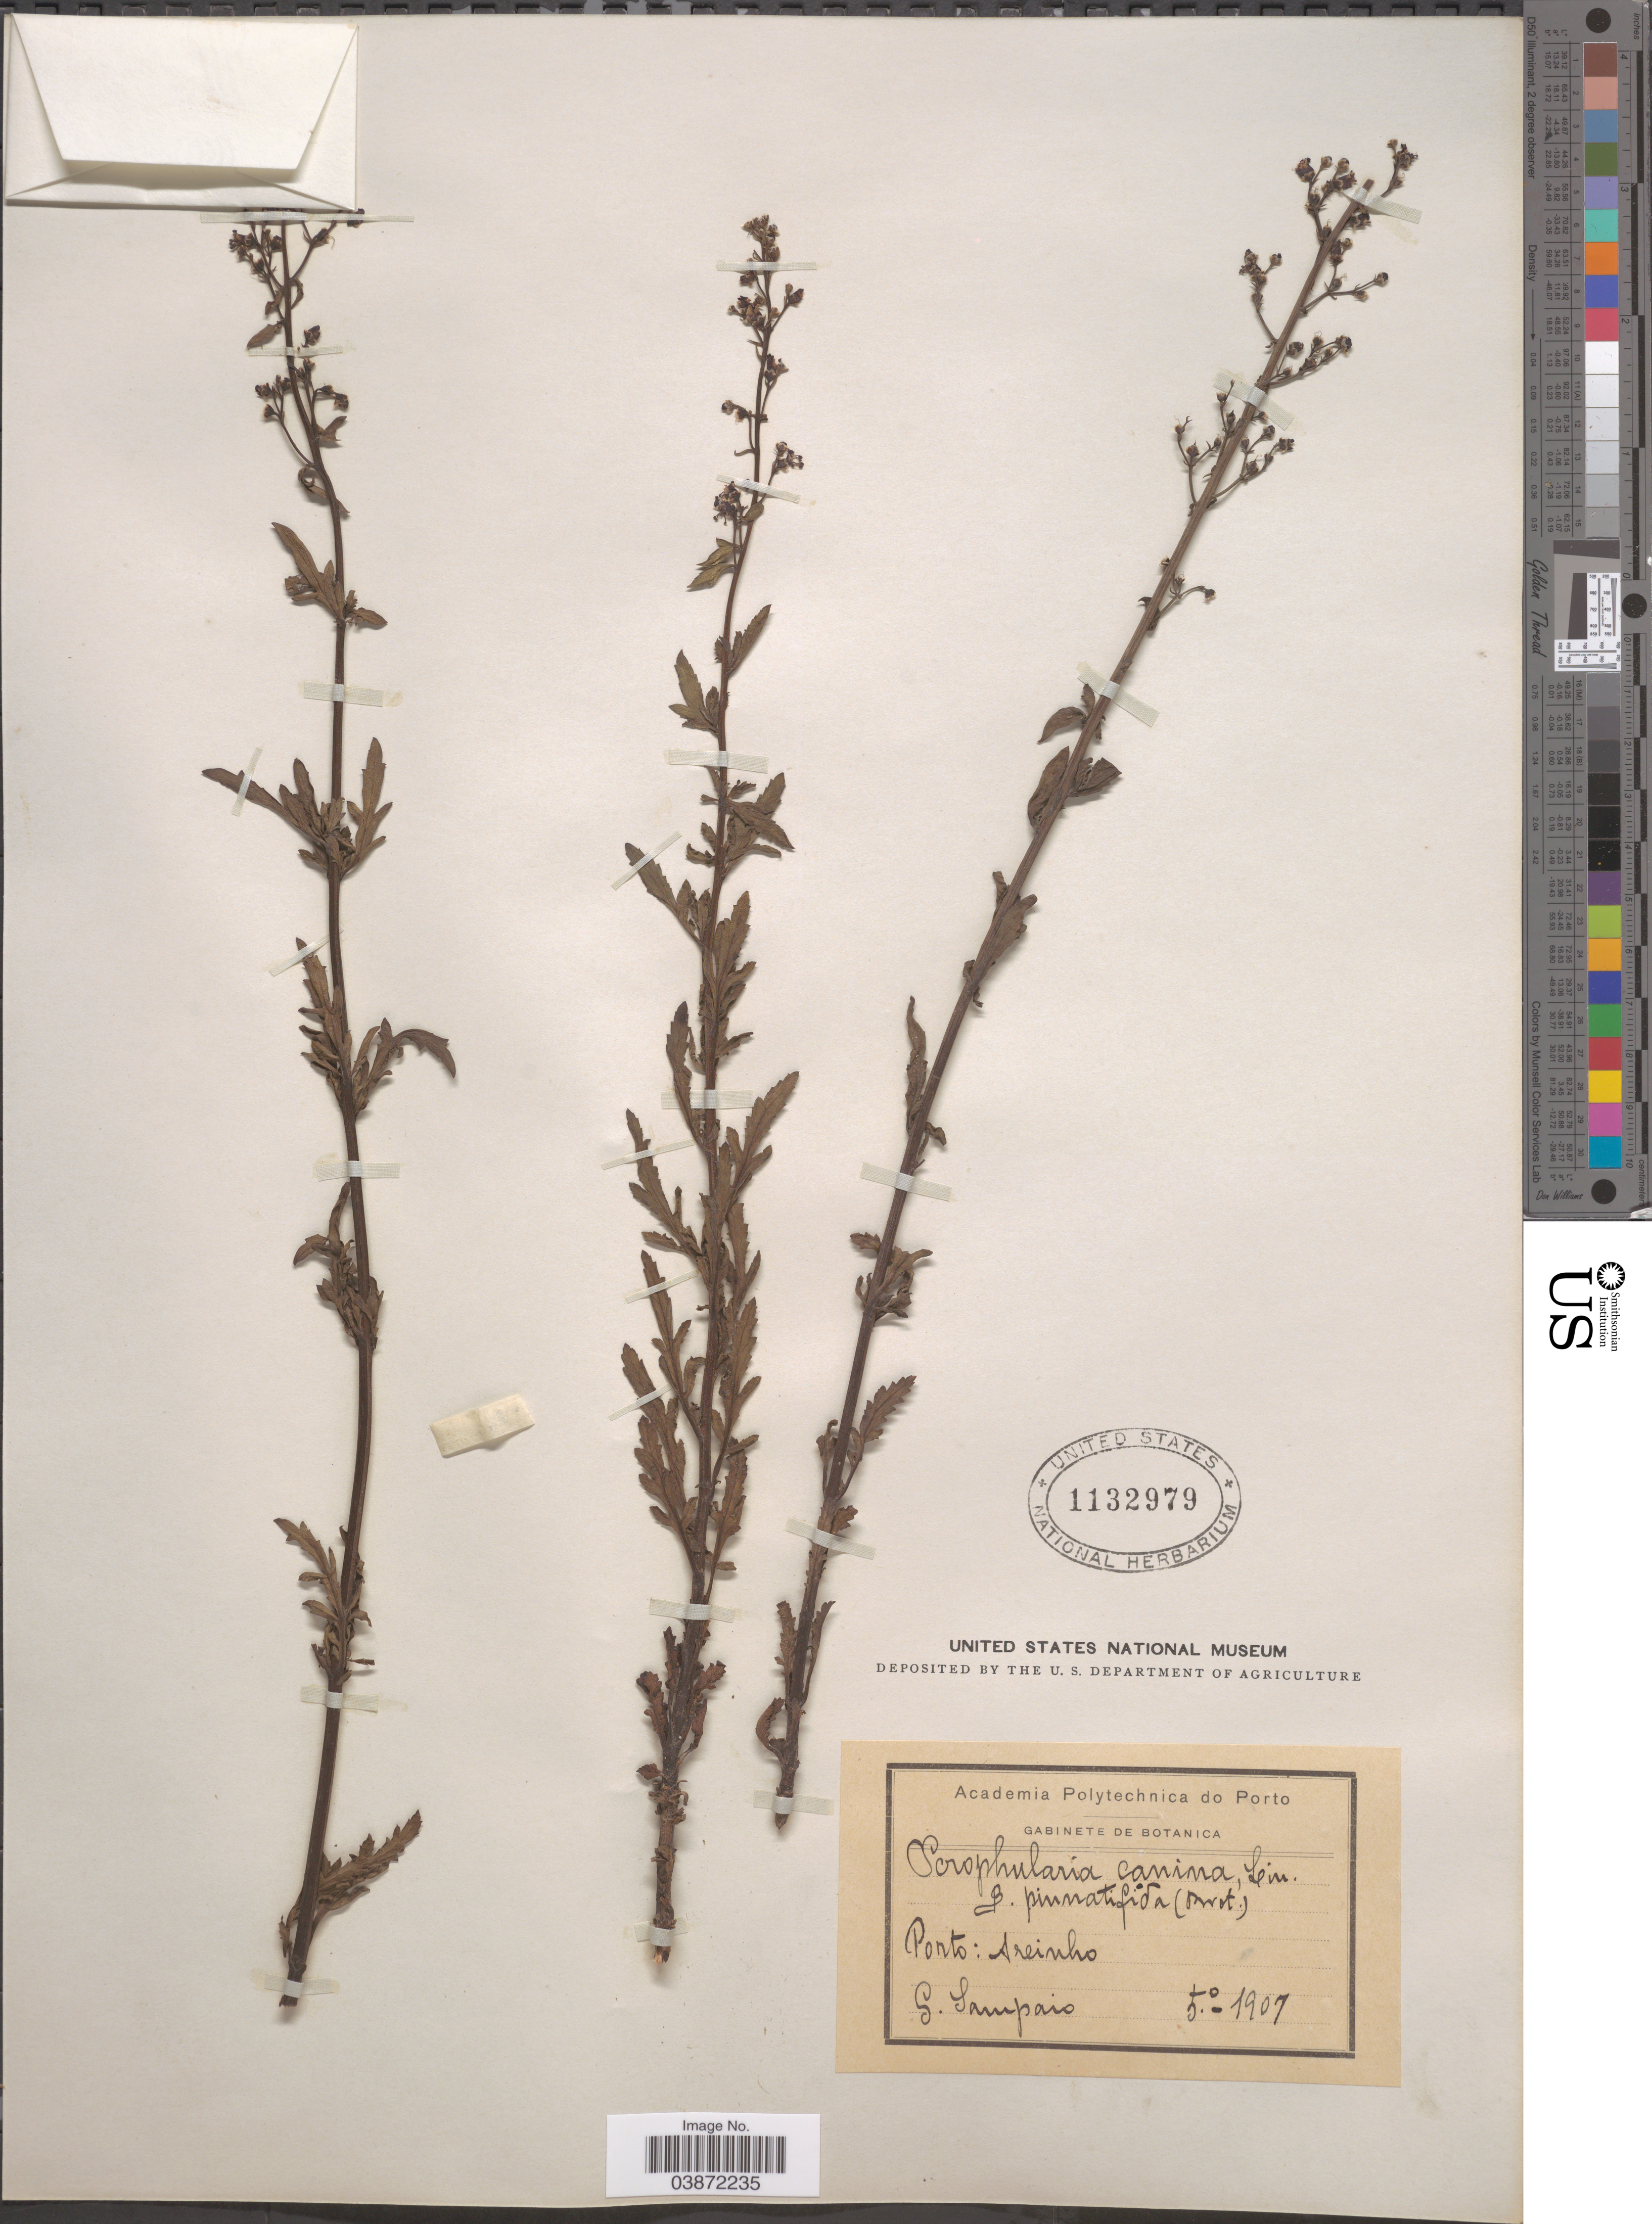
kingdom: Plantae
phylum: Tracheophyta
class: Magnoliopsida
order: Lamiales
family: Scrophulariaceae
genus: Scrophularia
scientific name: Scrophularia canina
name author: L.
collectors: G. A. Sampaio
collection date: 1907-05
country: Portugal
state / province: Porto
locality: Areinho.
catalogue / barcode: US 1132979